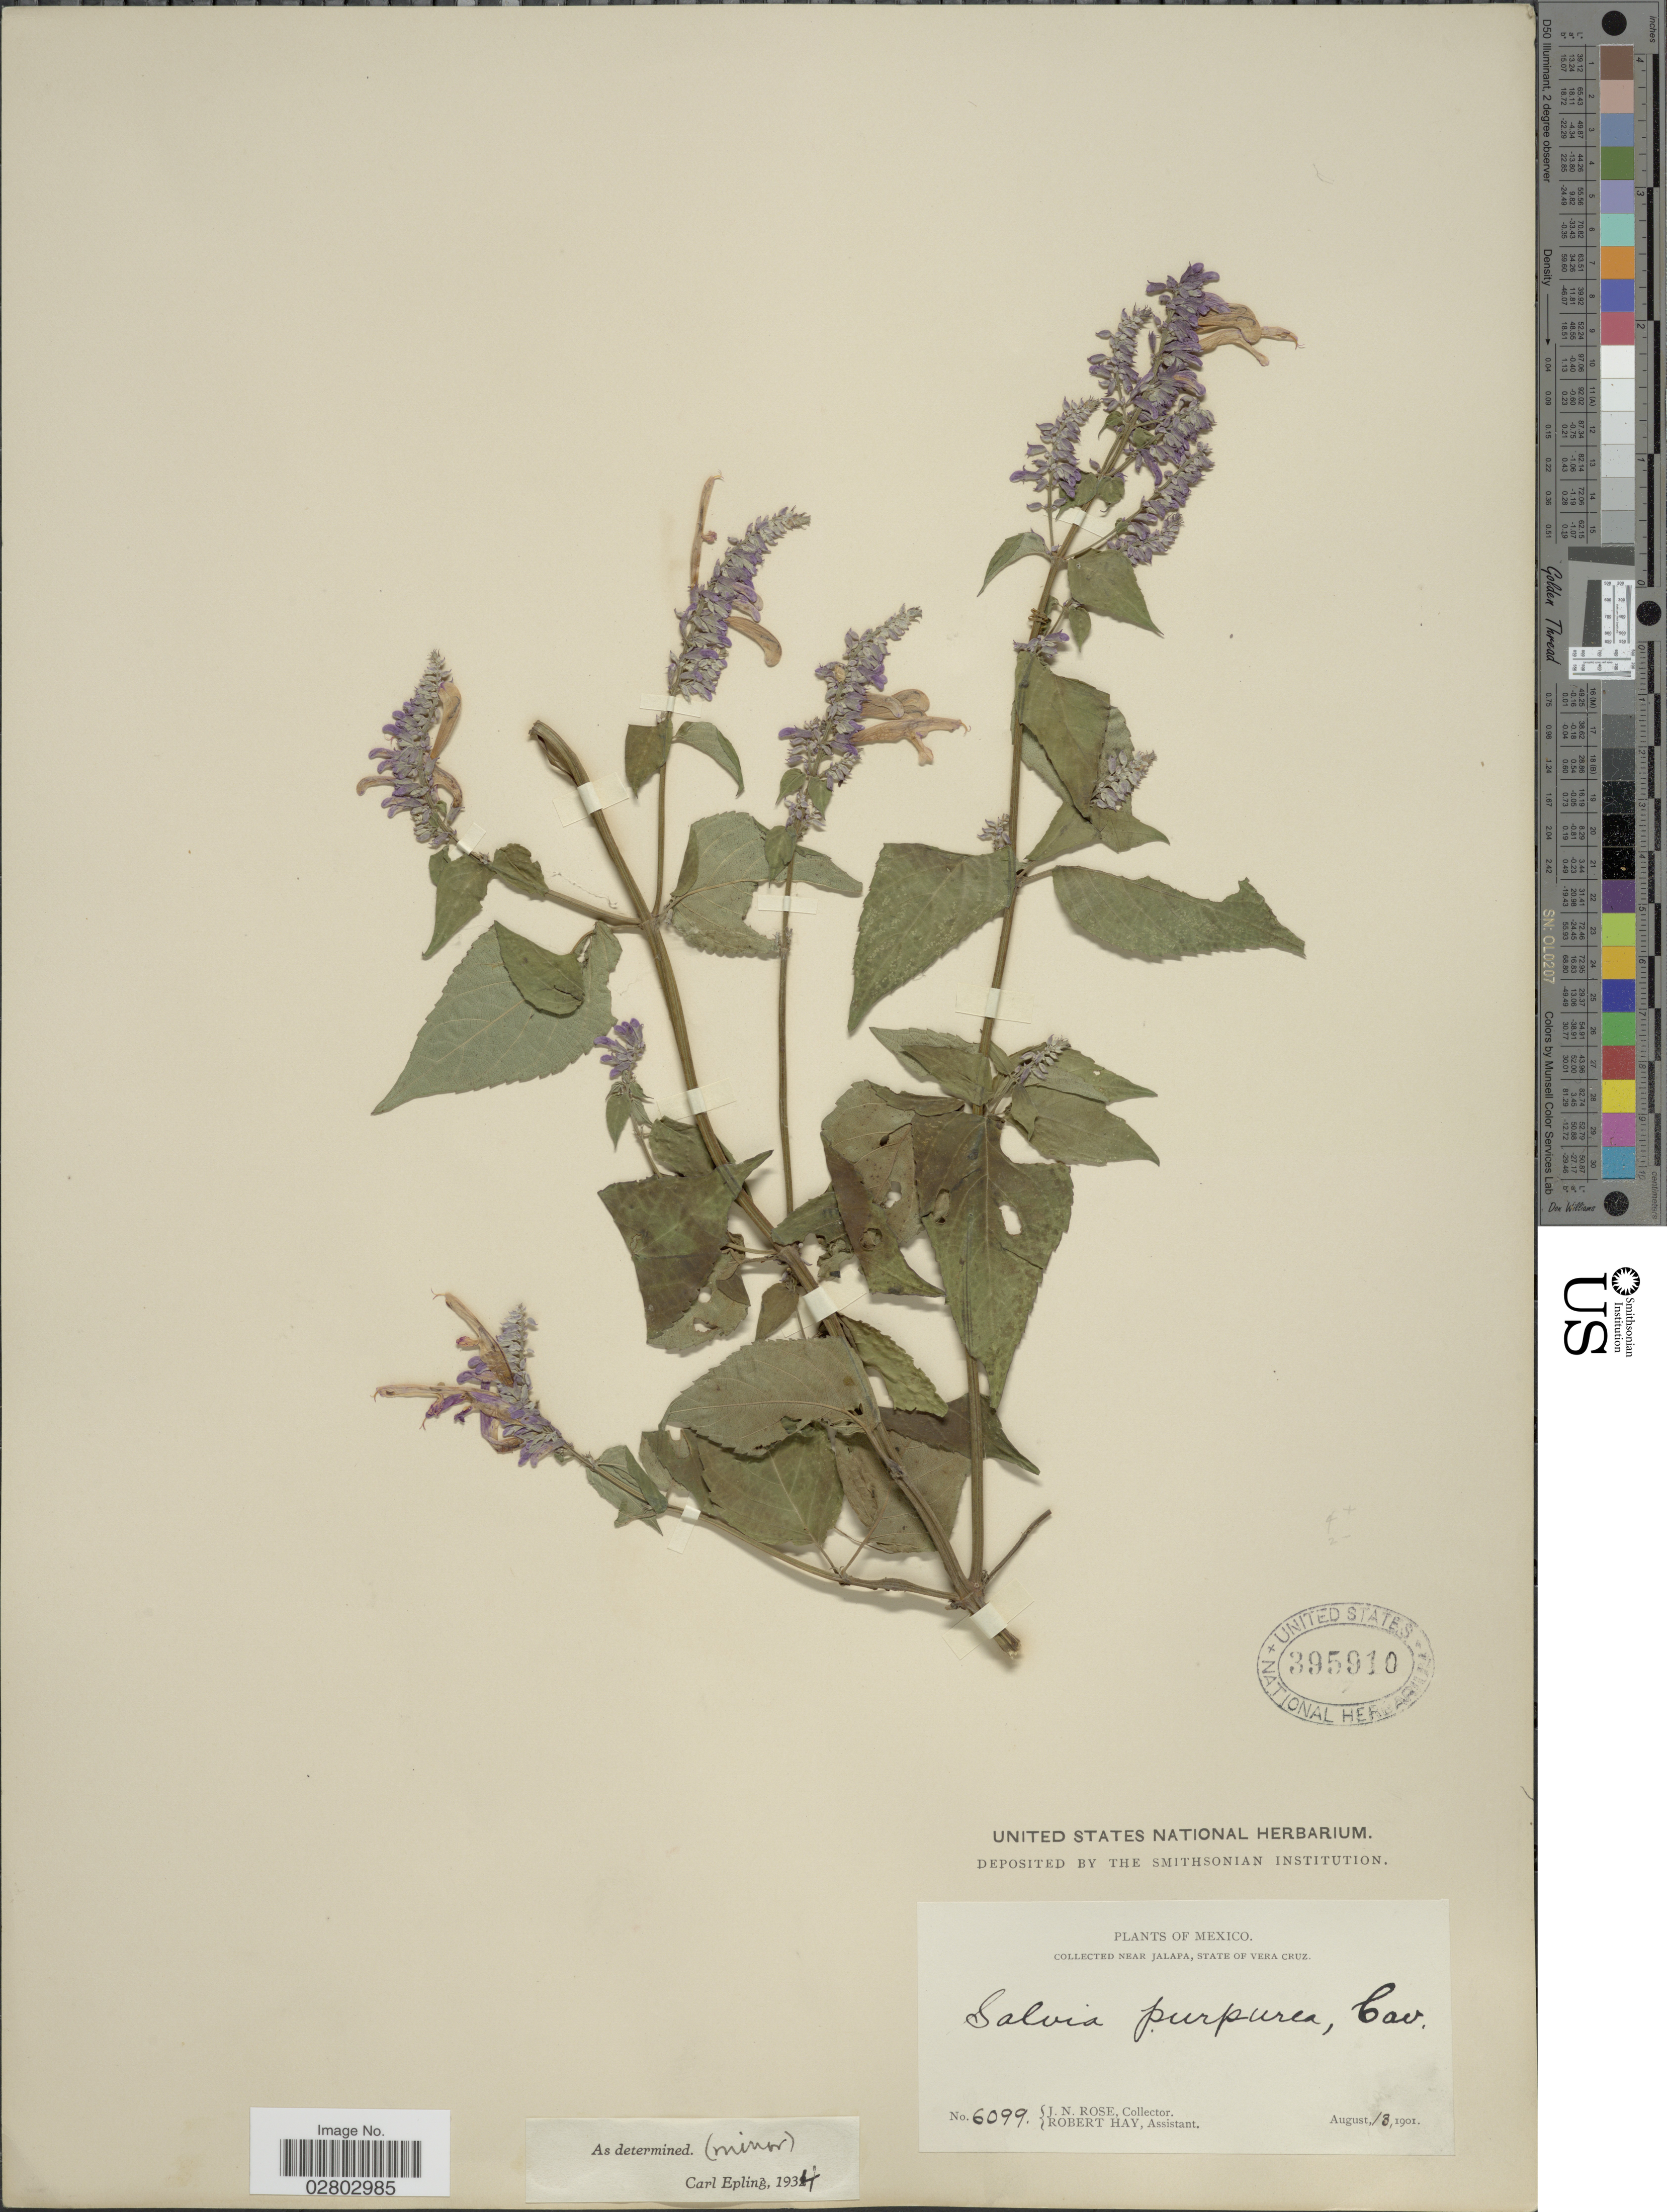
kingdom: Plantae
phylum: Tracheophyta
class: Magnoliopsida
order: Lamiales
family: Lamiaceae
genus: Salvia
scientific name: Salvia purpurea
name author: Cav.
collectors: J. N. Rose & R. Hay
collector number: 6099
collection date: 1901-08-13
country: Mexico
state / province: Veracruz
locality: Near Jalapa, State of Vera Cruz.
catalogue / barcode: US 395910